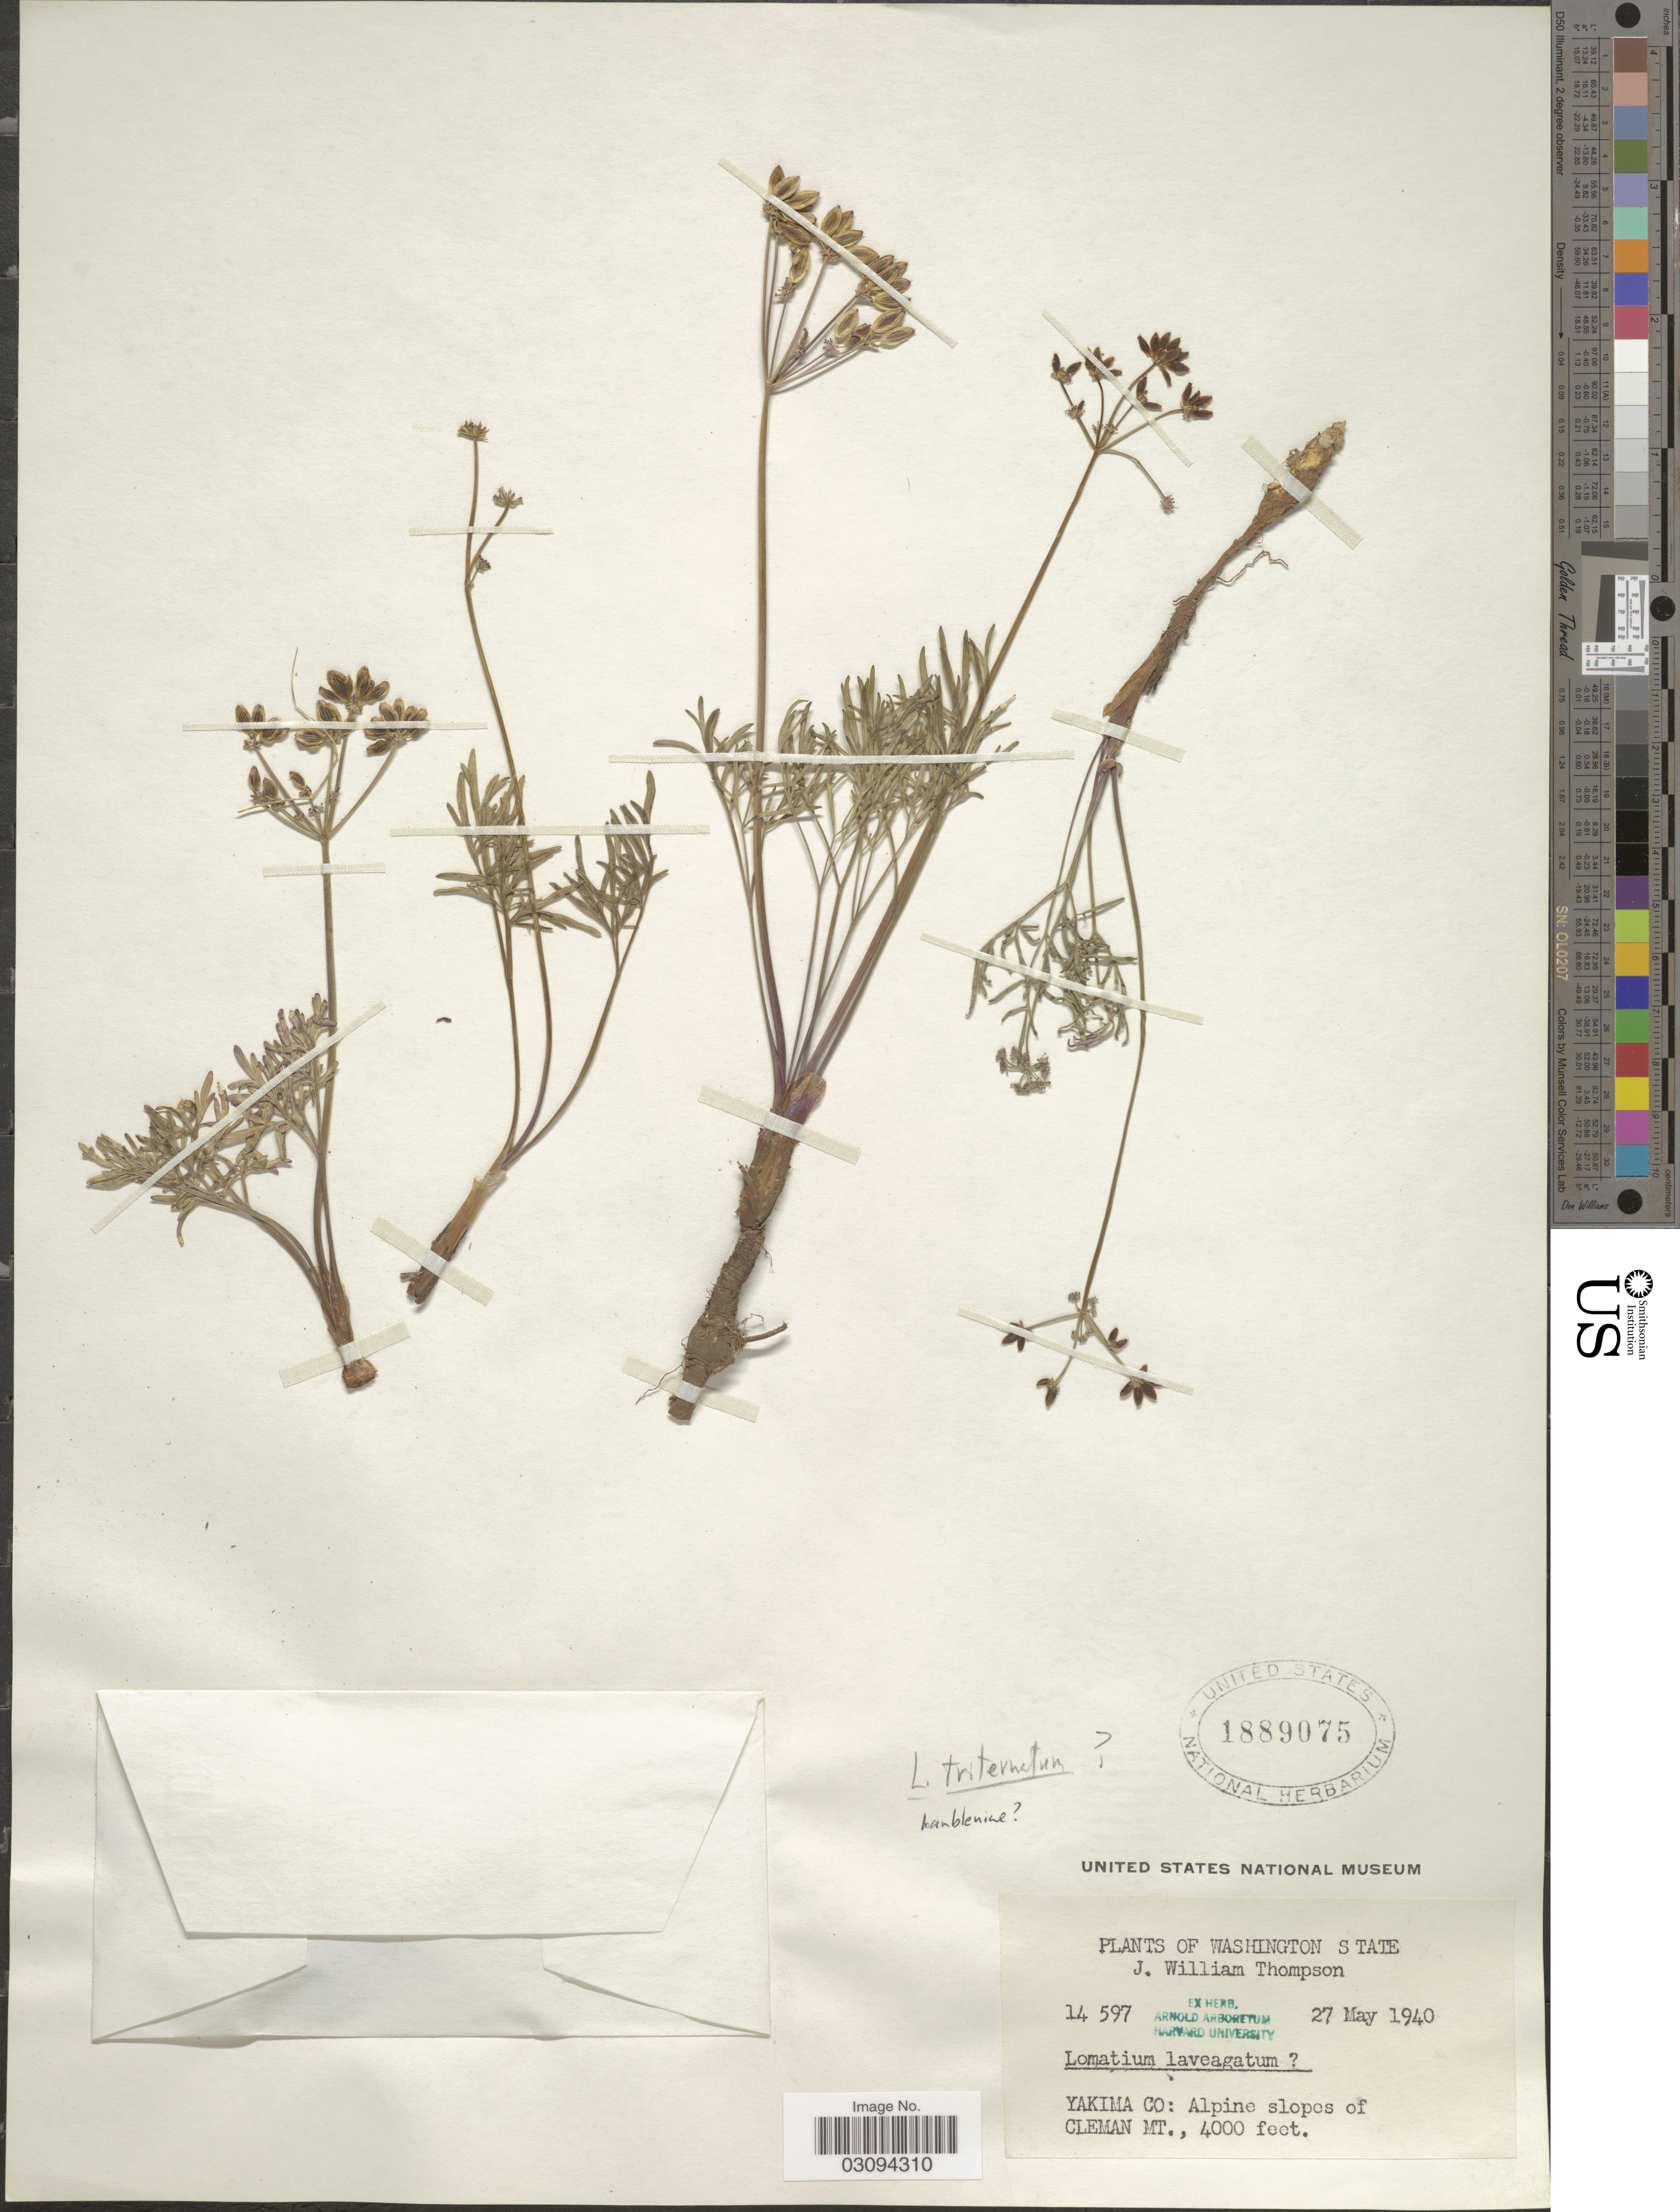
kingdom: Plantae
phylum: Tracheophyta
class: Magnoliopsida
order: Apiales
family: Apiaceae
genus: Lomatium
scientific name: Lomatium hambleniae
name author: Mathias & Constance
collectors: J. W. Thompson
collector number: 14597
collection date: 1940-05-27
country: United States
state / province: Washington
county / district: Yakima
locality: Yakima Co: Alpine slopes of Cleman Mt.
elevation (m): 1219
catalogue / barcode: US 1889075